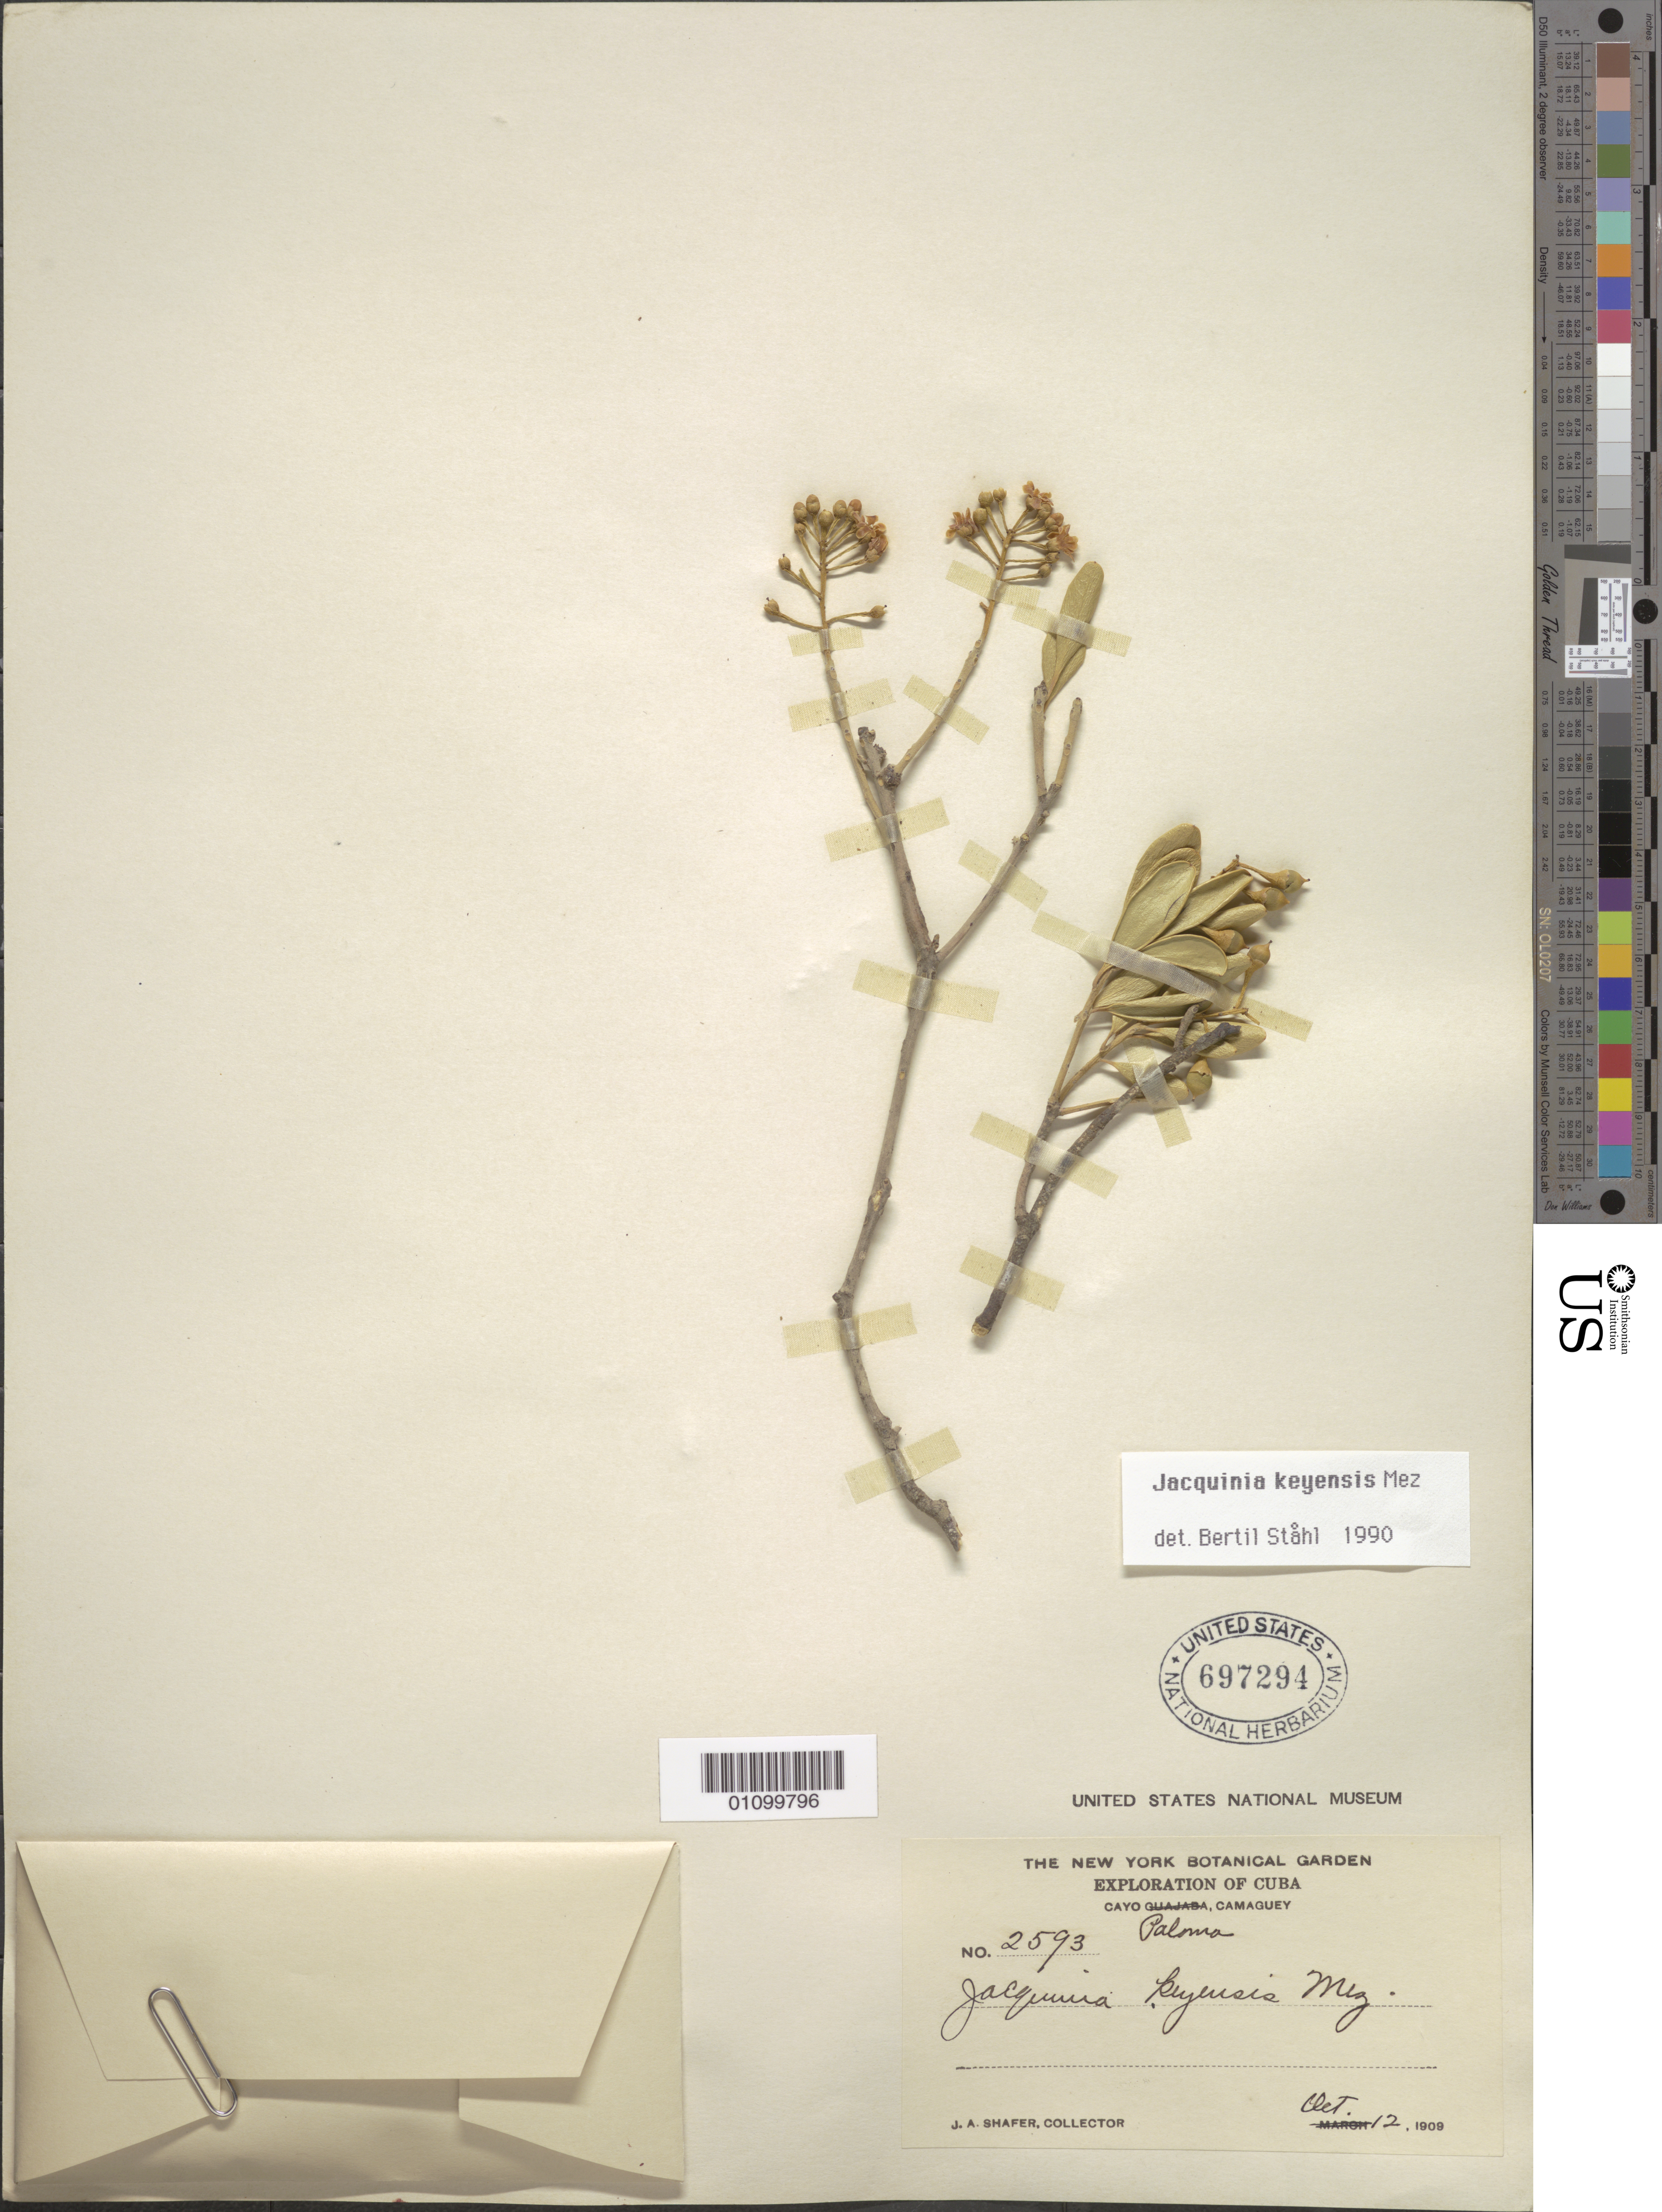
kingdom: Plantae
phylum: Tracheophyta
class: Magnoliopsida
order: Ericales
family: Primulaceae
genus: Jacquinia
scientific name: Jacquinia keyensis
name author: Mez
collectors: J. A. Shafer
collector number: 2593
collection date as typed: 12 Oct 1909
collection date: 1909-10-12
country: Cuba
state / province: Camagüey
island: Cuba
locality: Cayo Palma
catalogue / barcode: US 697294